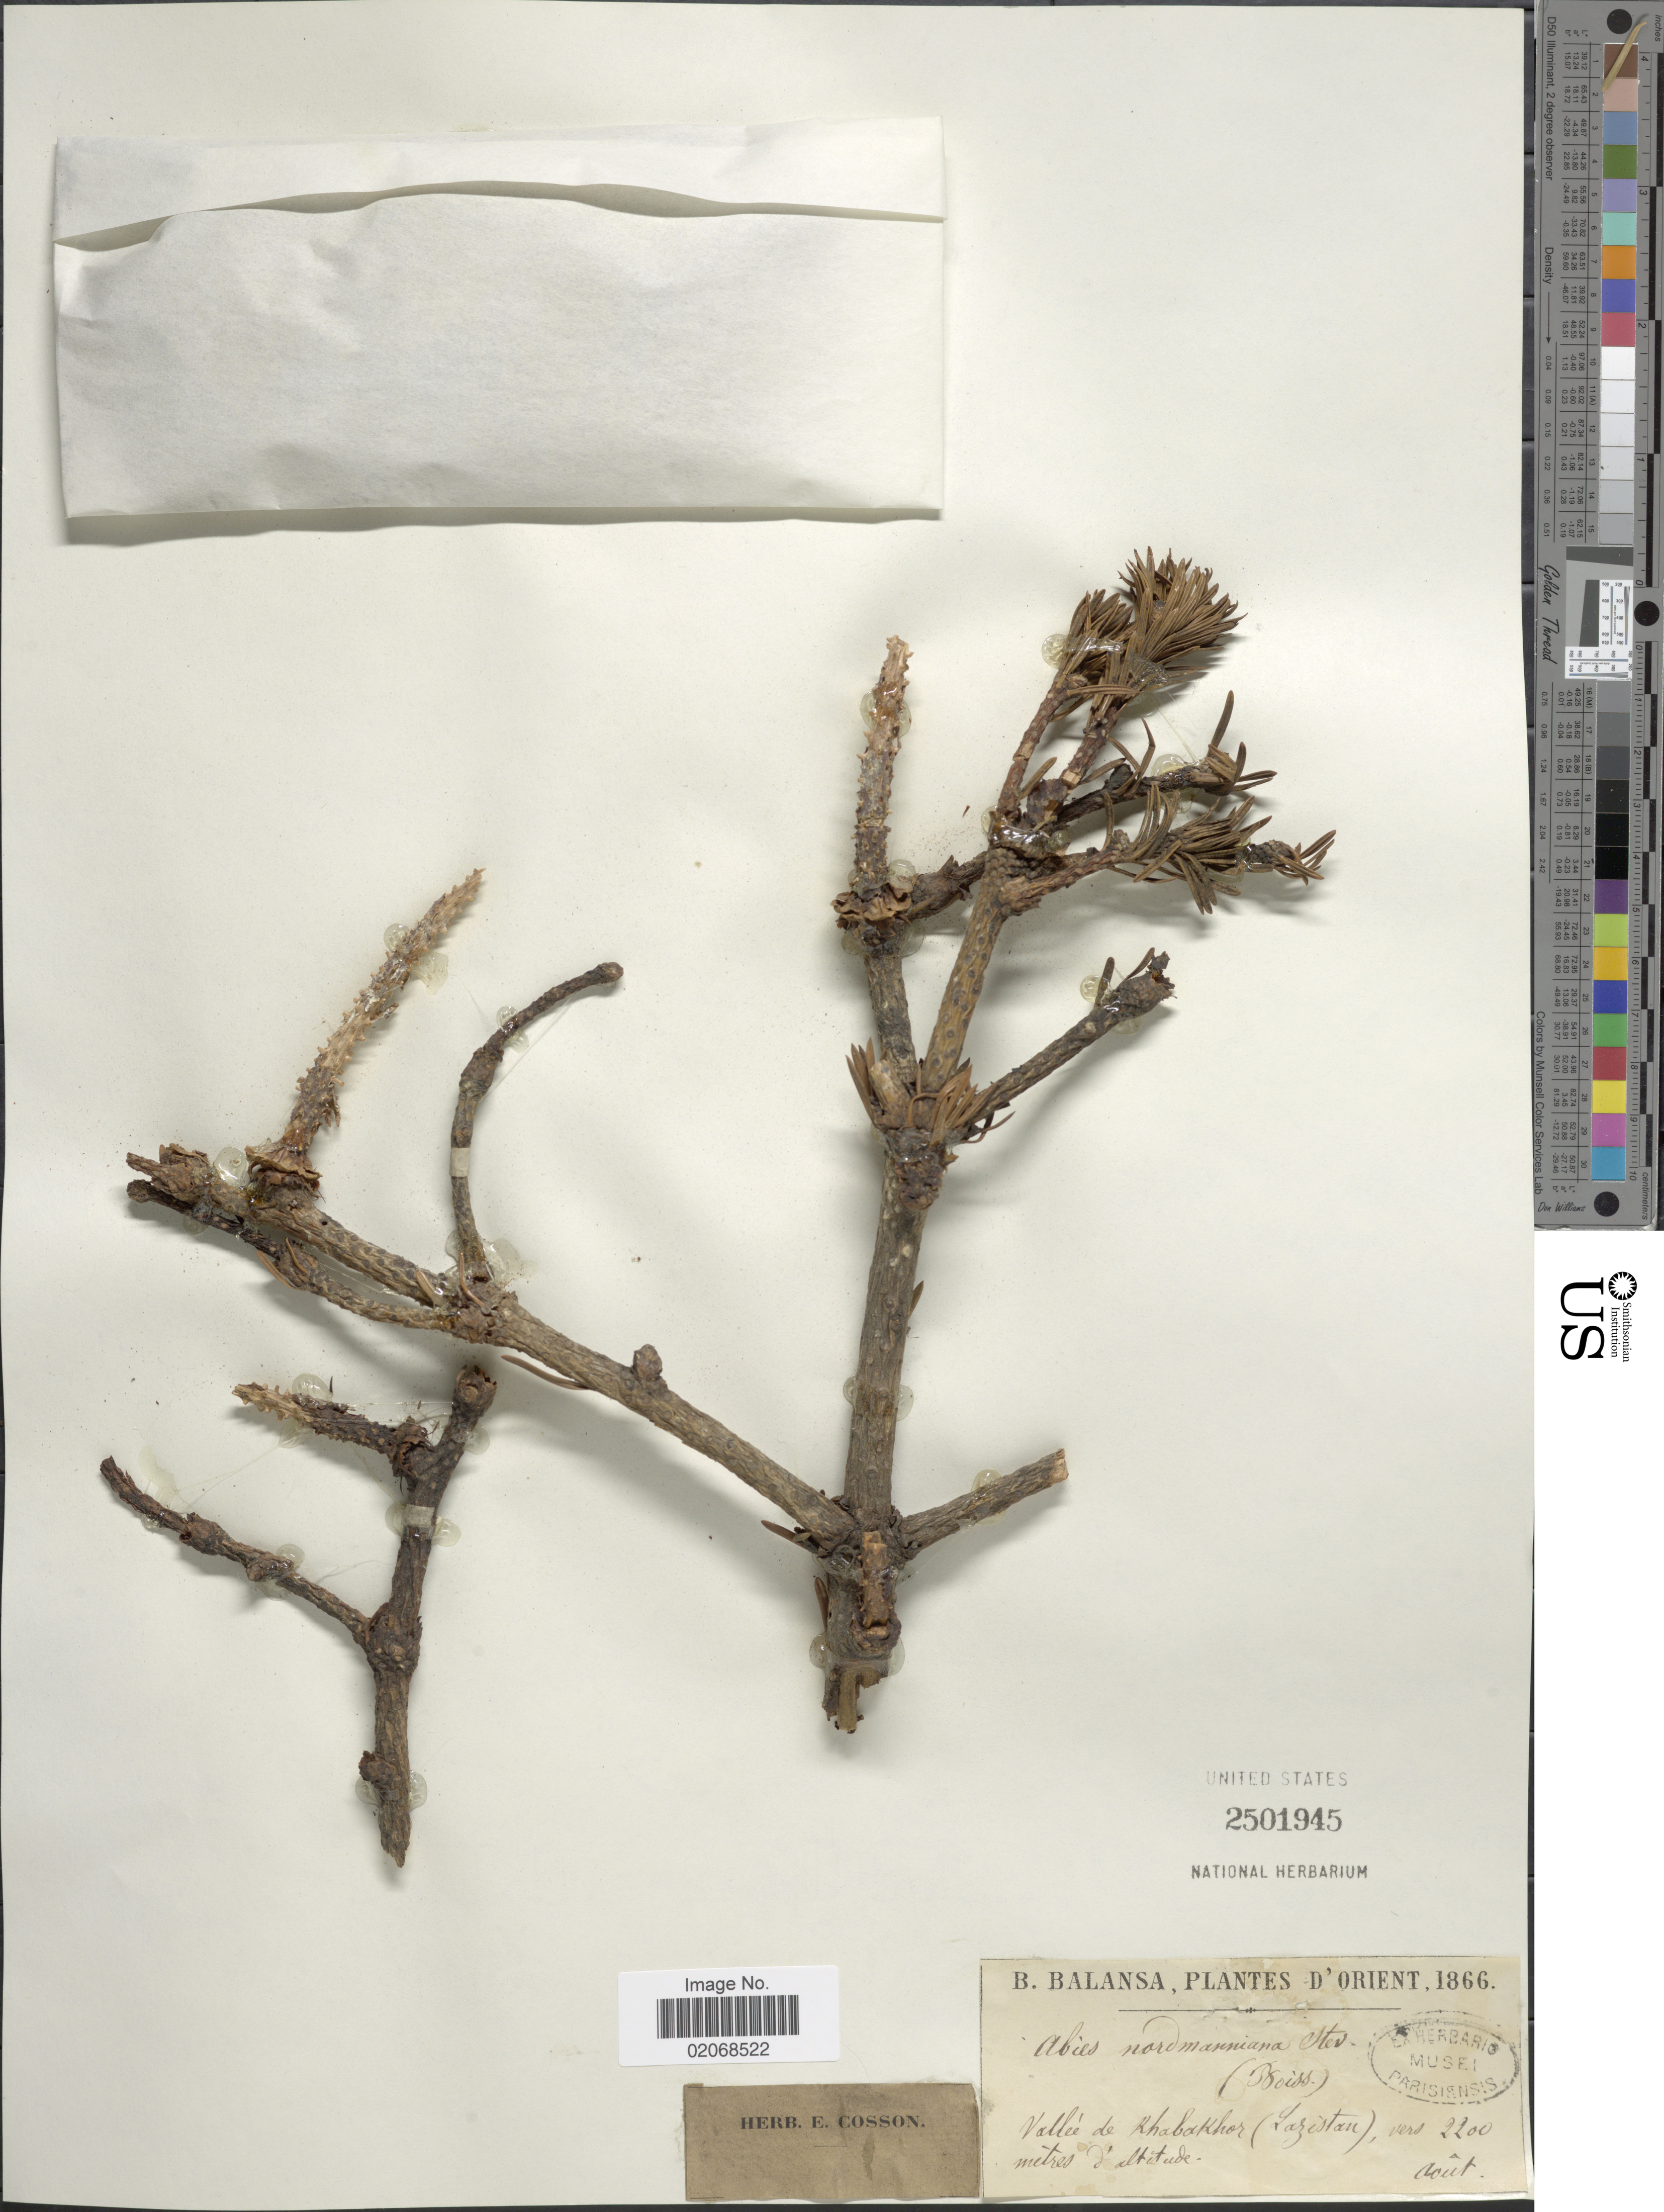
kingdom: Plantae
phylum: Tracheophyta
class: Pinopsida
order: Pinales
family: Pinaceae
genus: Abies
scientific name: Abies nordmanniana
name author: (Steven) Spach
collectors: B. Balansa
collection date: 1866-08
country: Turkey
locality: D'Orient, Vallee de Khabakhor (Lazistan)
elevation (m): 2200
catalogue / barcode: US 2501945